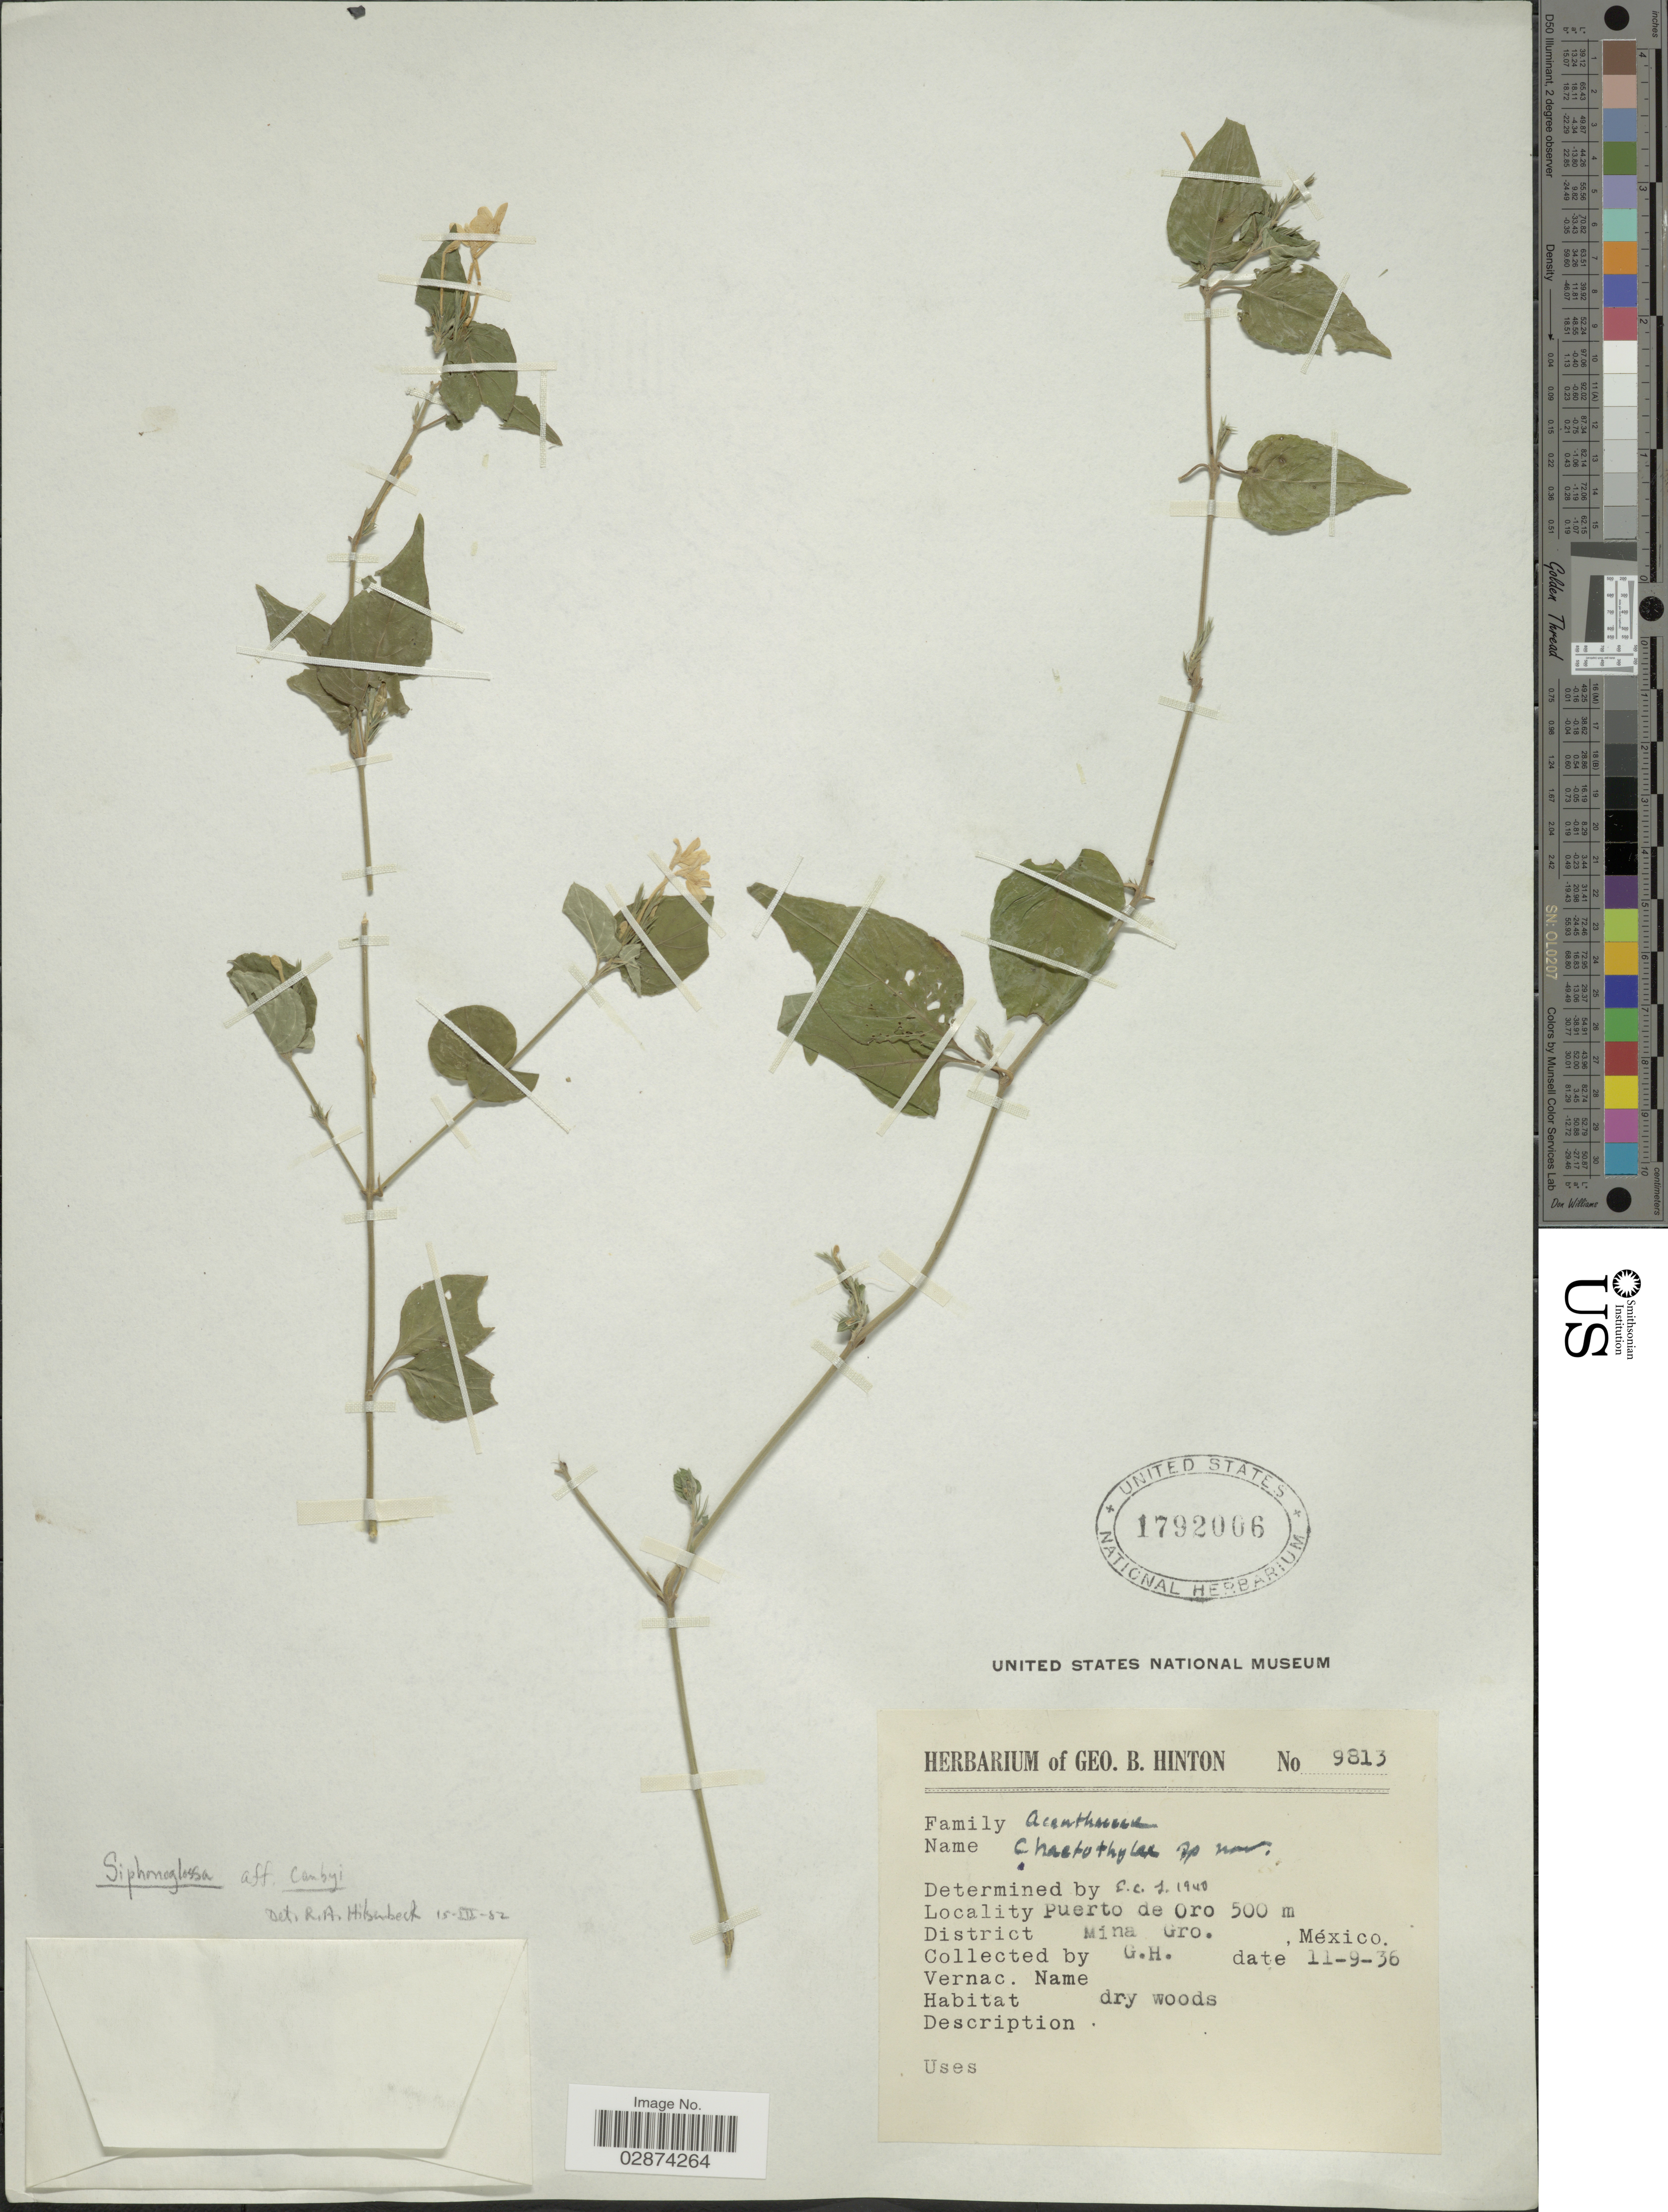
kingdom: Plantae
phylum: Tracheophyta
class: Magnoliopsida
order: Lamiales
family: Acanthaceae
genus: Justicia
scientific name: Justicia canbyi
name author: Greenm.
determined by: Fisher, Amanda, (LOB), California State University, Long Beach (UNITED STATES)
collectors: G. B. Hinton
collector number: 9813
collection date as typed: Transcribed d/m/y: 11/9/36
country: Mexico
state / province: Guerrero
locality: Puerto de Oro. District Mina Gro.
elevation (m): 500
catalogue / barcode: US 1792006